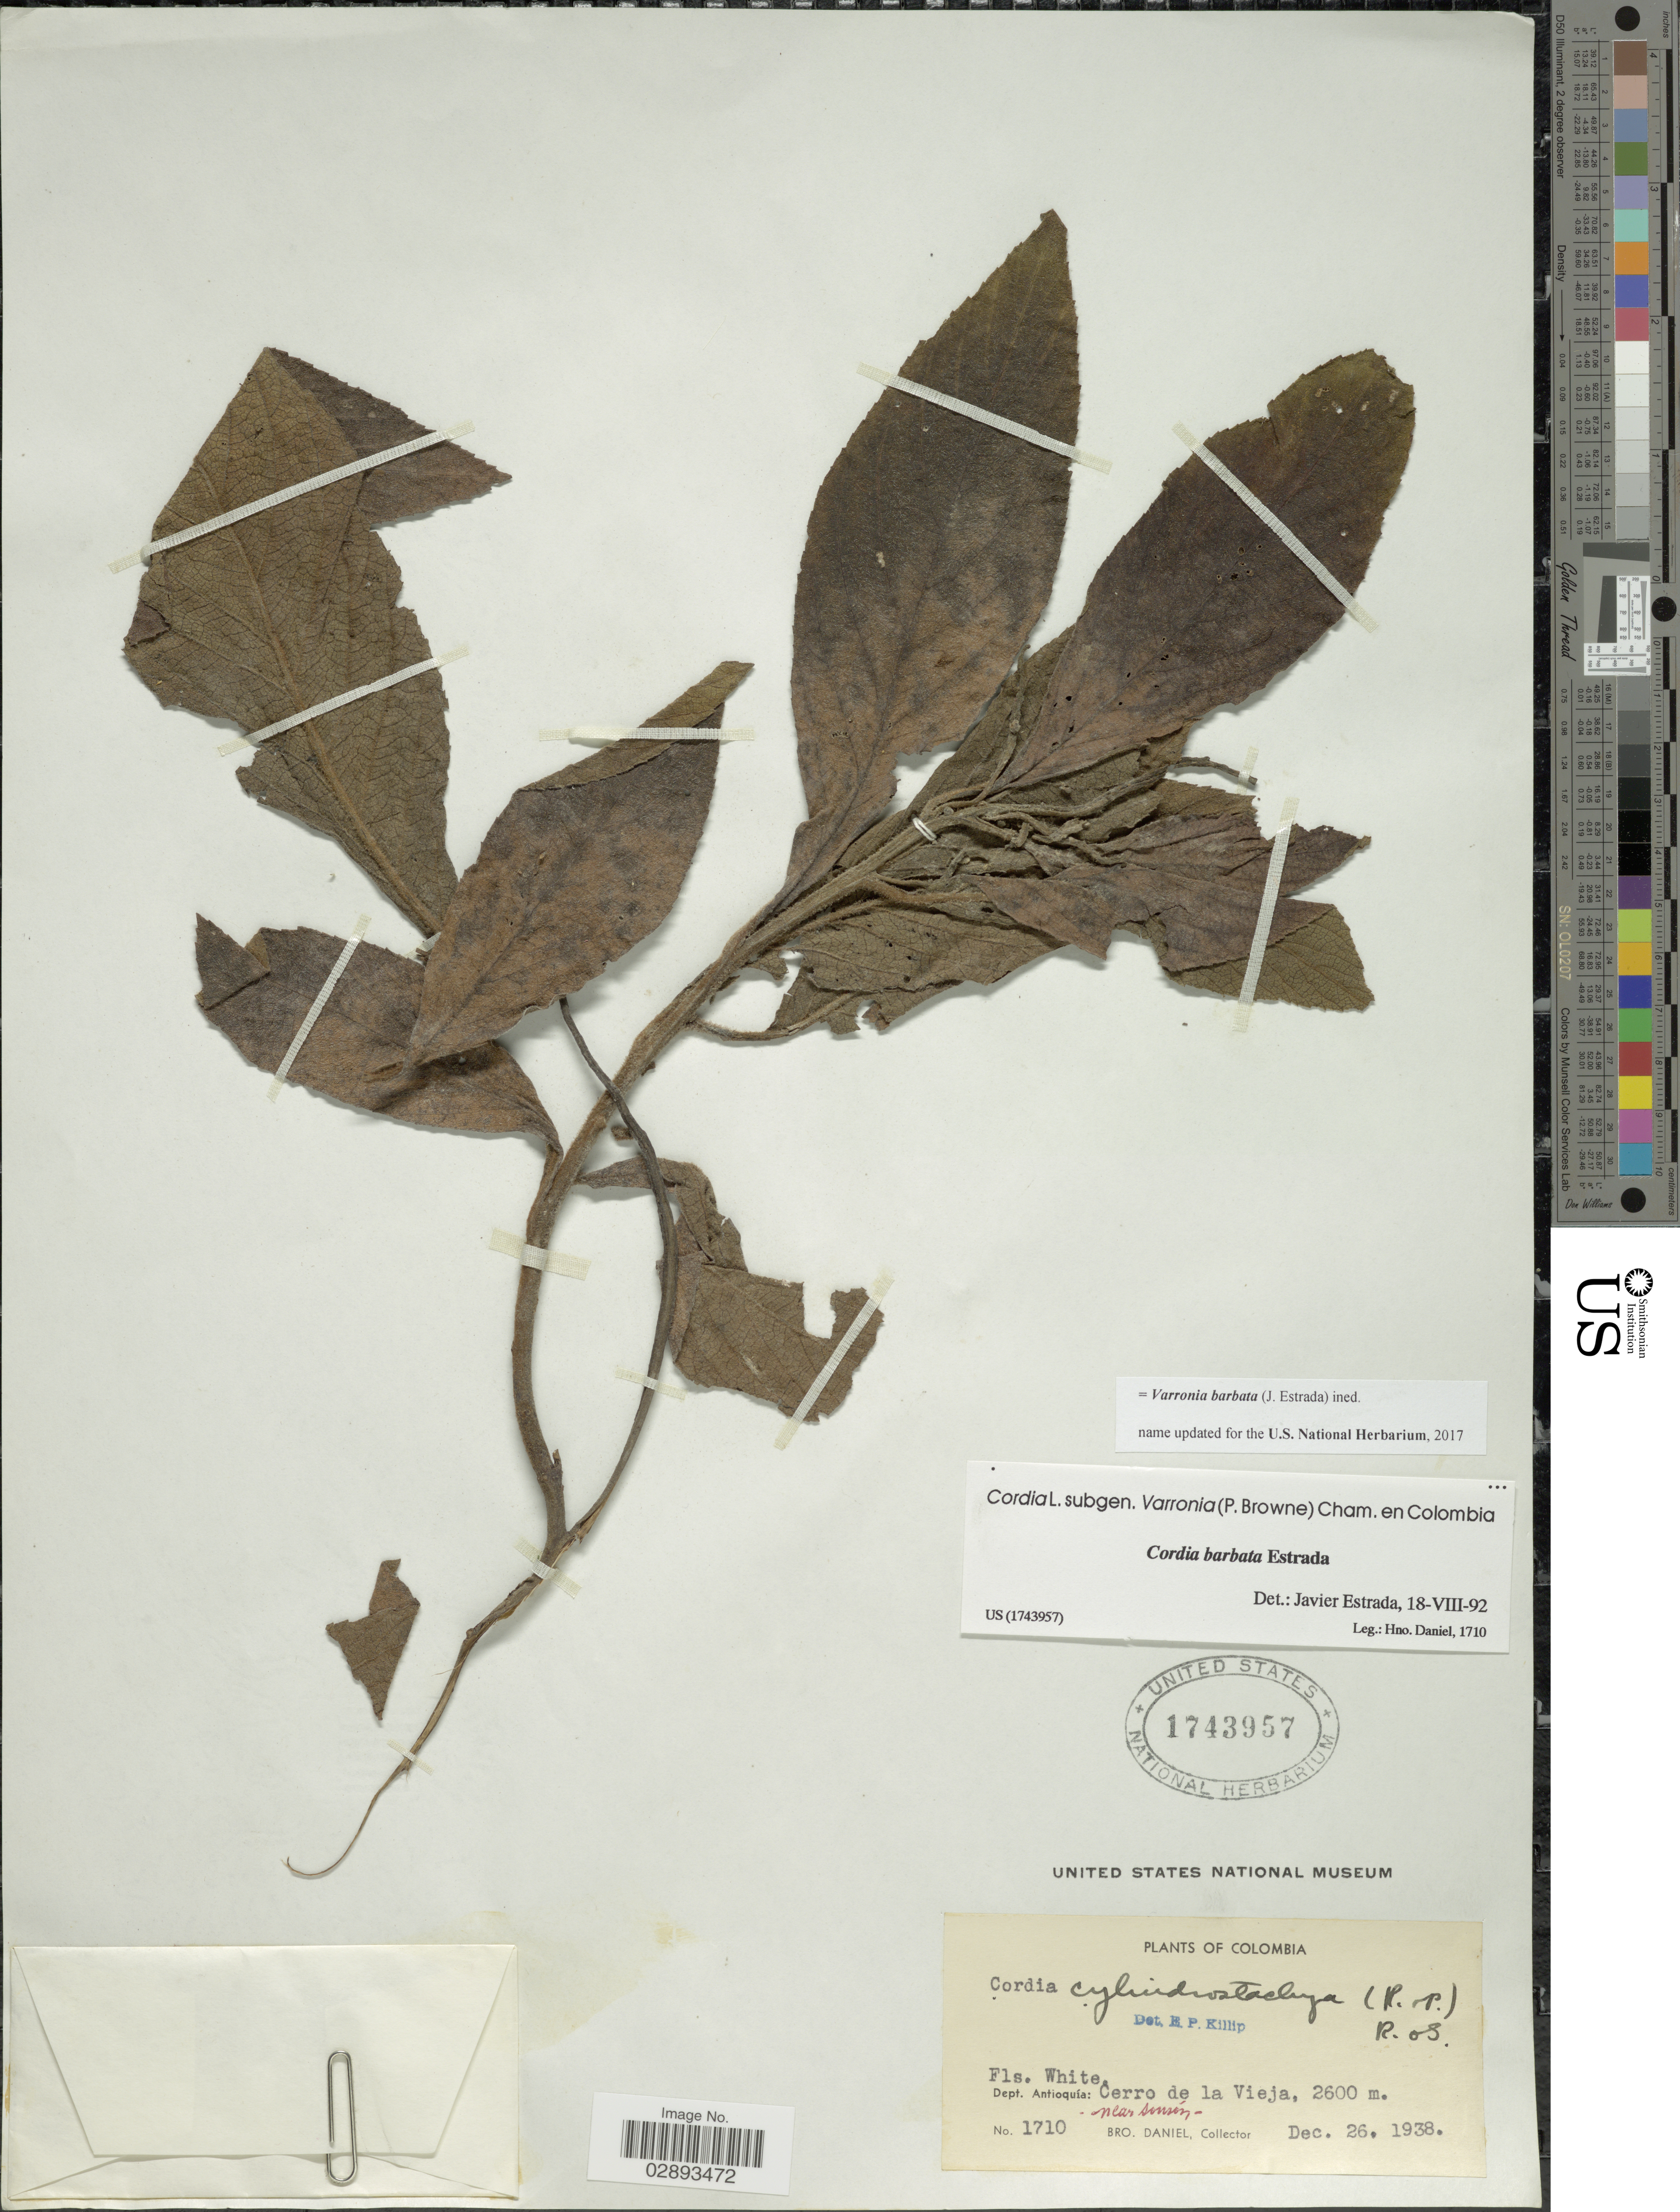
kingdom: Plantae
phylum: Tracheophyta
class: Magnoliopsida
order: Boraginales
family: Cordiaceae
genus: Varronia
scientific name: Varronia barbata (J. Estrada) comb. nov. ined.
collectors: Bro. Daniel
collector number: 1710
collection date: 1938-12-26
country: Colombia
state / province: Antioquia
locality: Dept. Antioquía: Cerro de la Vieja, near Sonsón.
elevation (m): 2600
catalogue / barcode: US 1743957